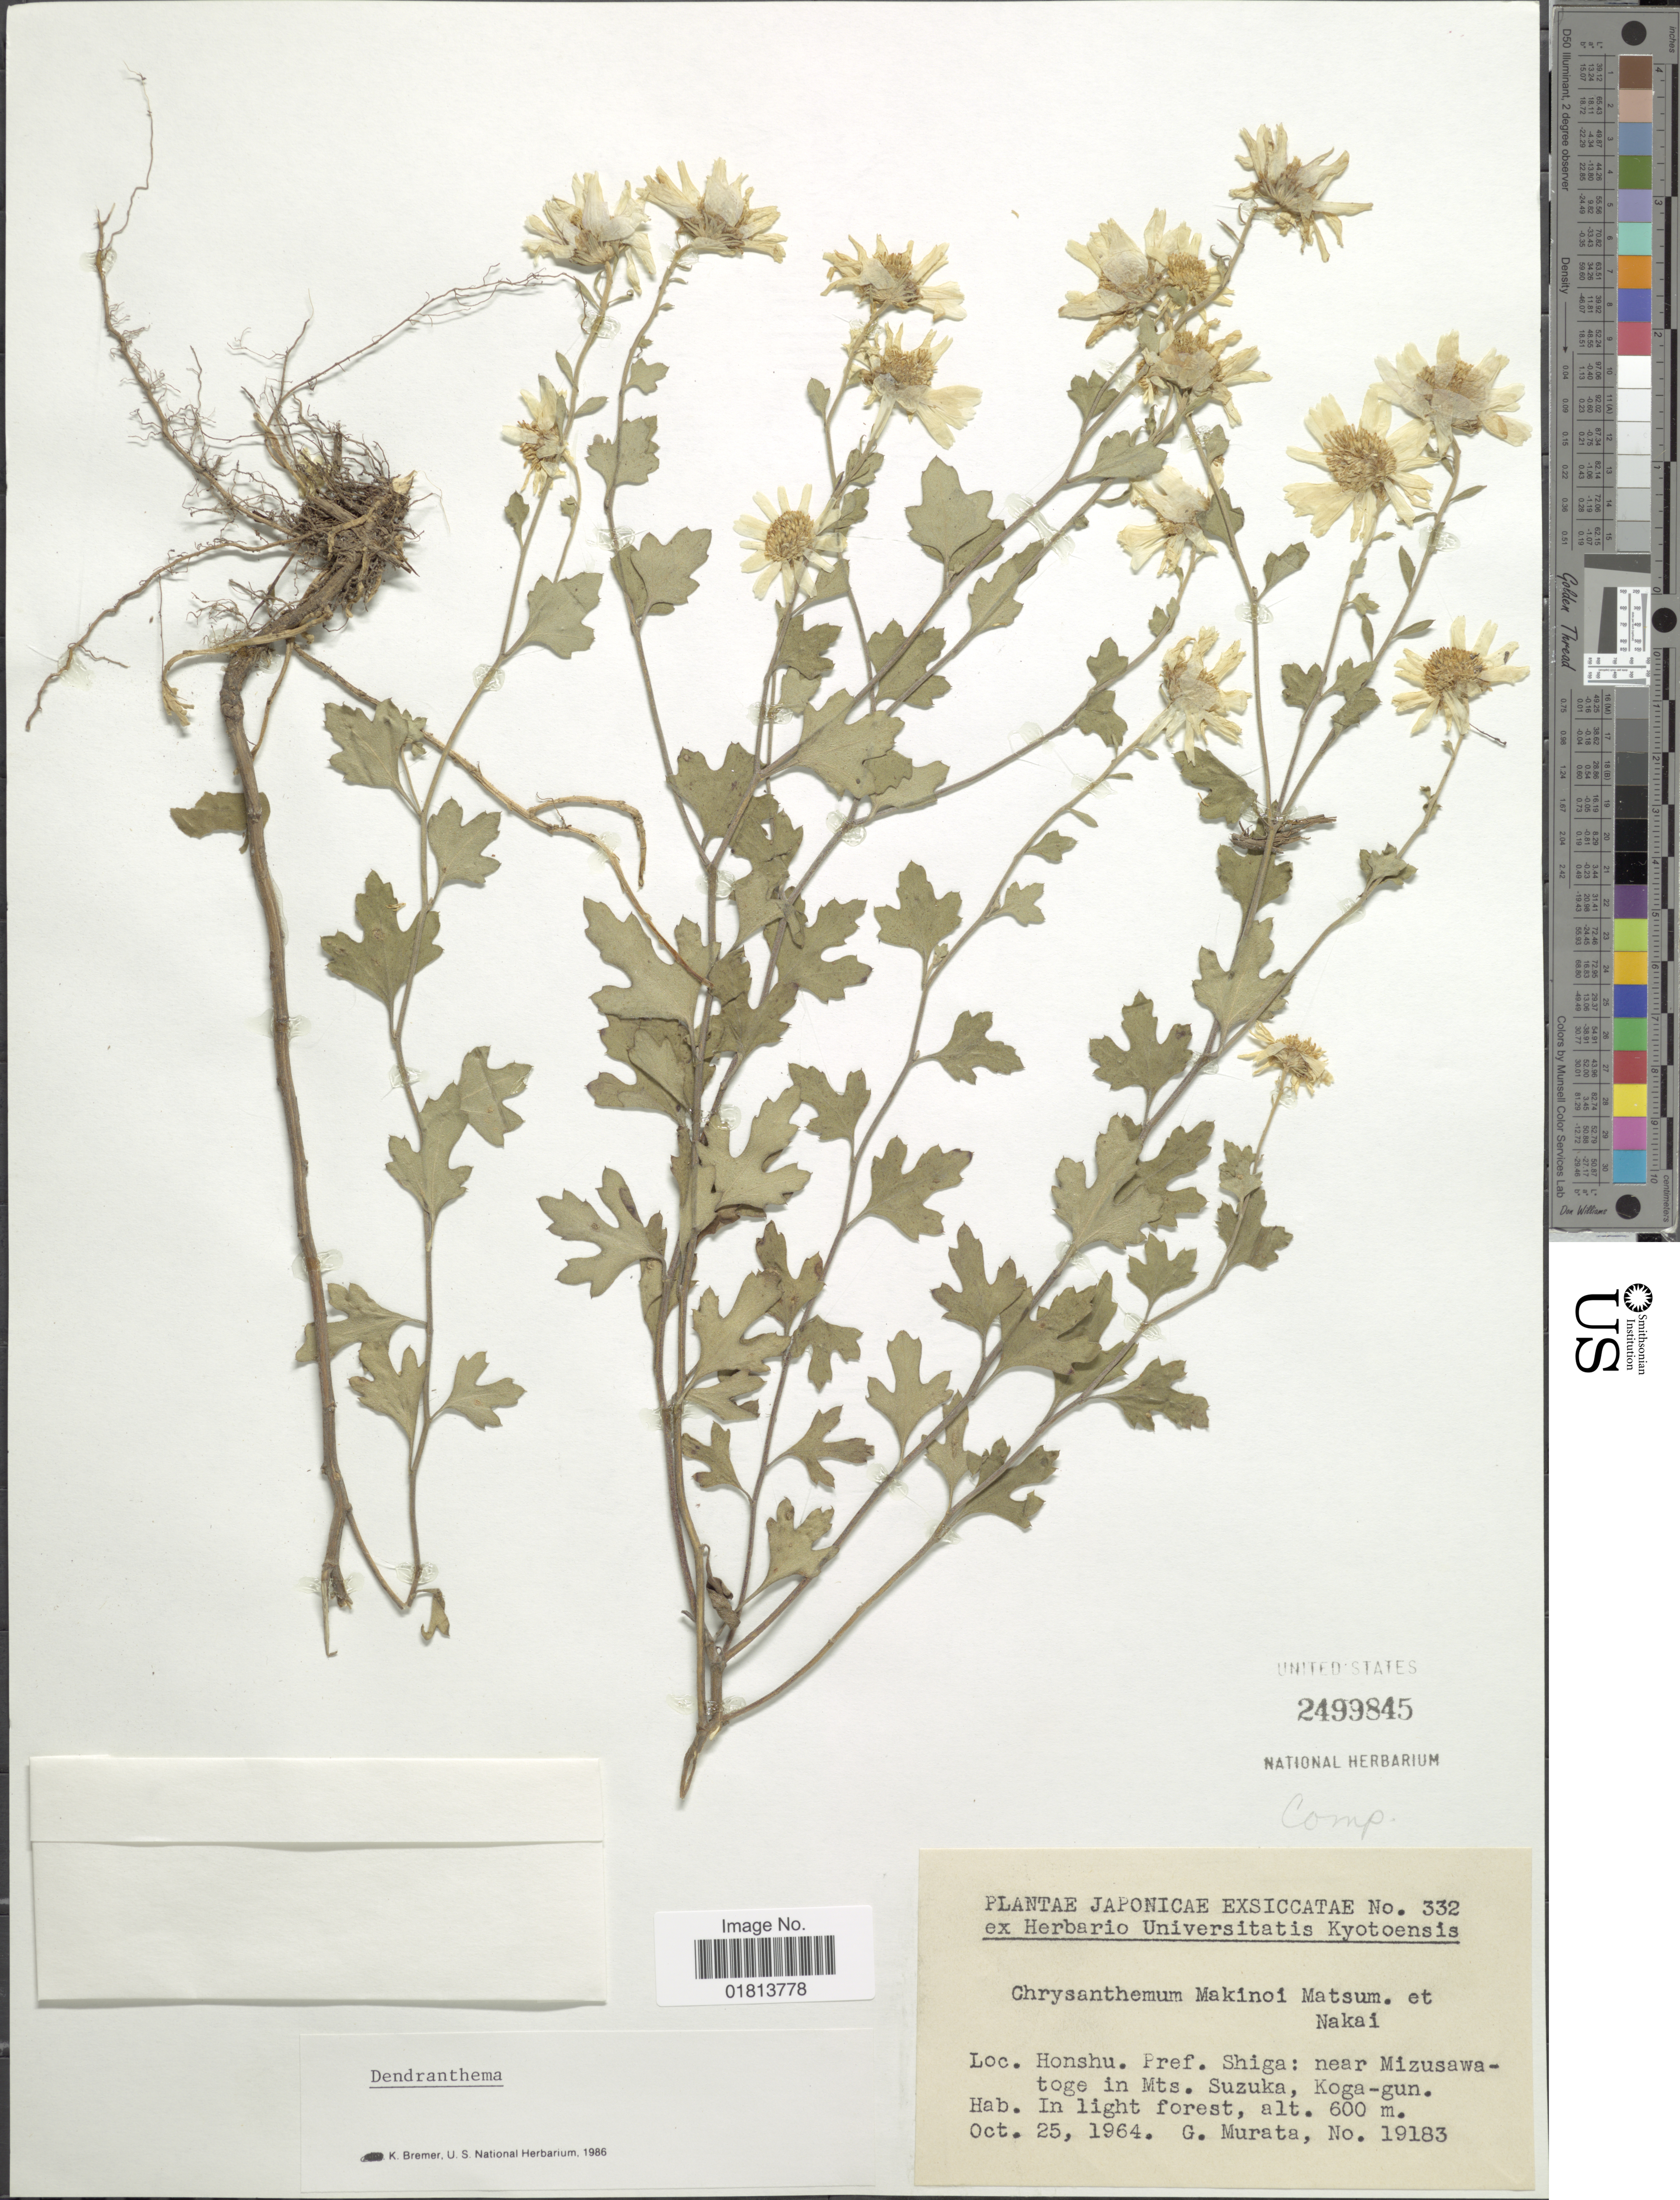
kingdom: Plantae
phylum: Tracheophyta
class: Magnoliopsida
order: Asterales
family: Asteraceae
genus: Dendranthema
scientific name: Dendranthema makinoi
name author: Matsum. & Nakai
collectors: G. Murata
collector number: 19183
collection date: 1964-10-25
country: Japan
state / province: Siga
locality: Honshu, Pref. Shiga: near Mizusawatoge in Mts. Suzuka, Koga-gun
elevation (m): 600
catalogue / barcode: US 2499845